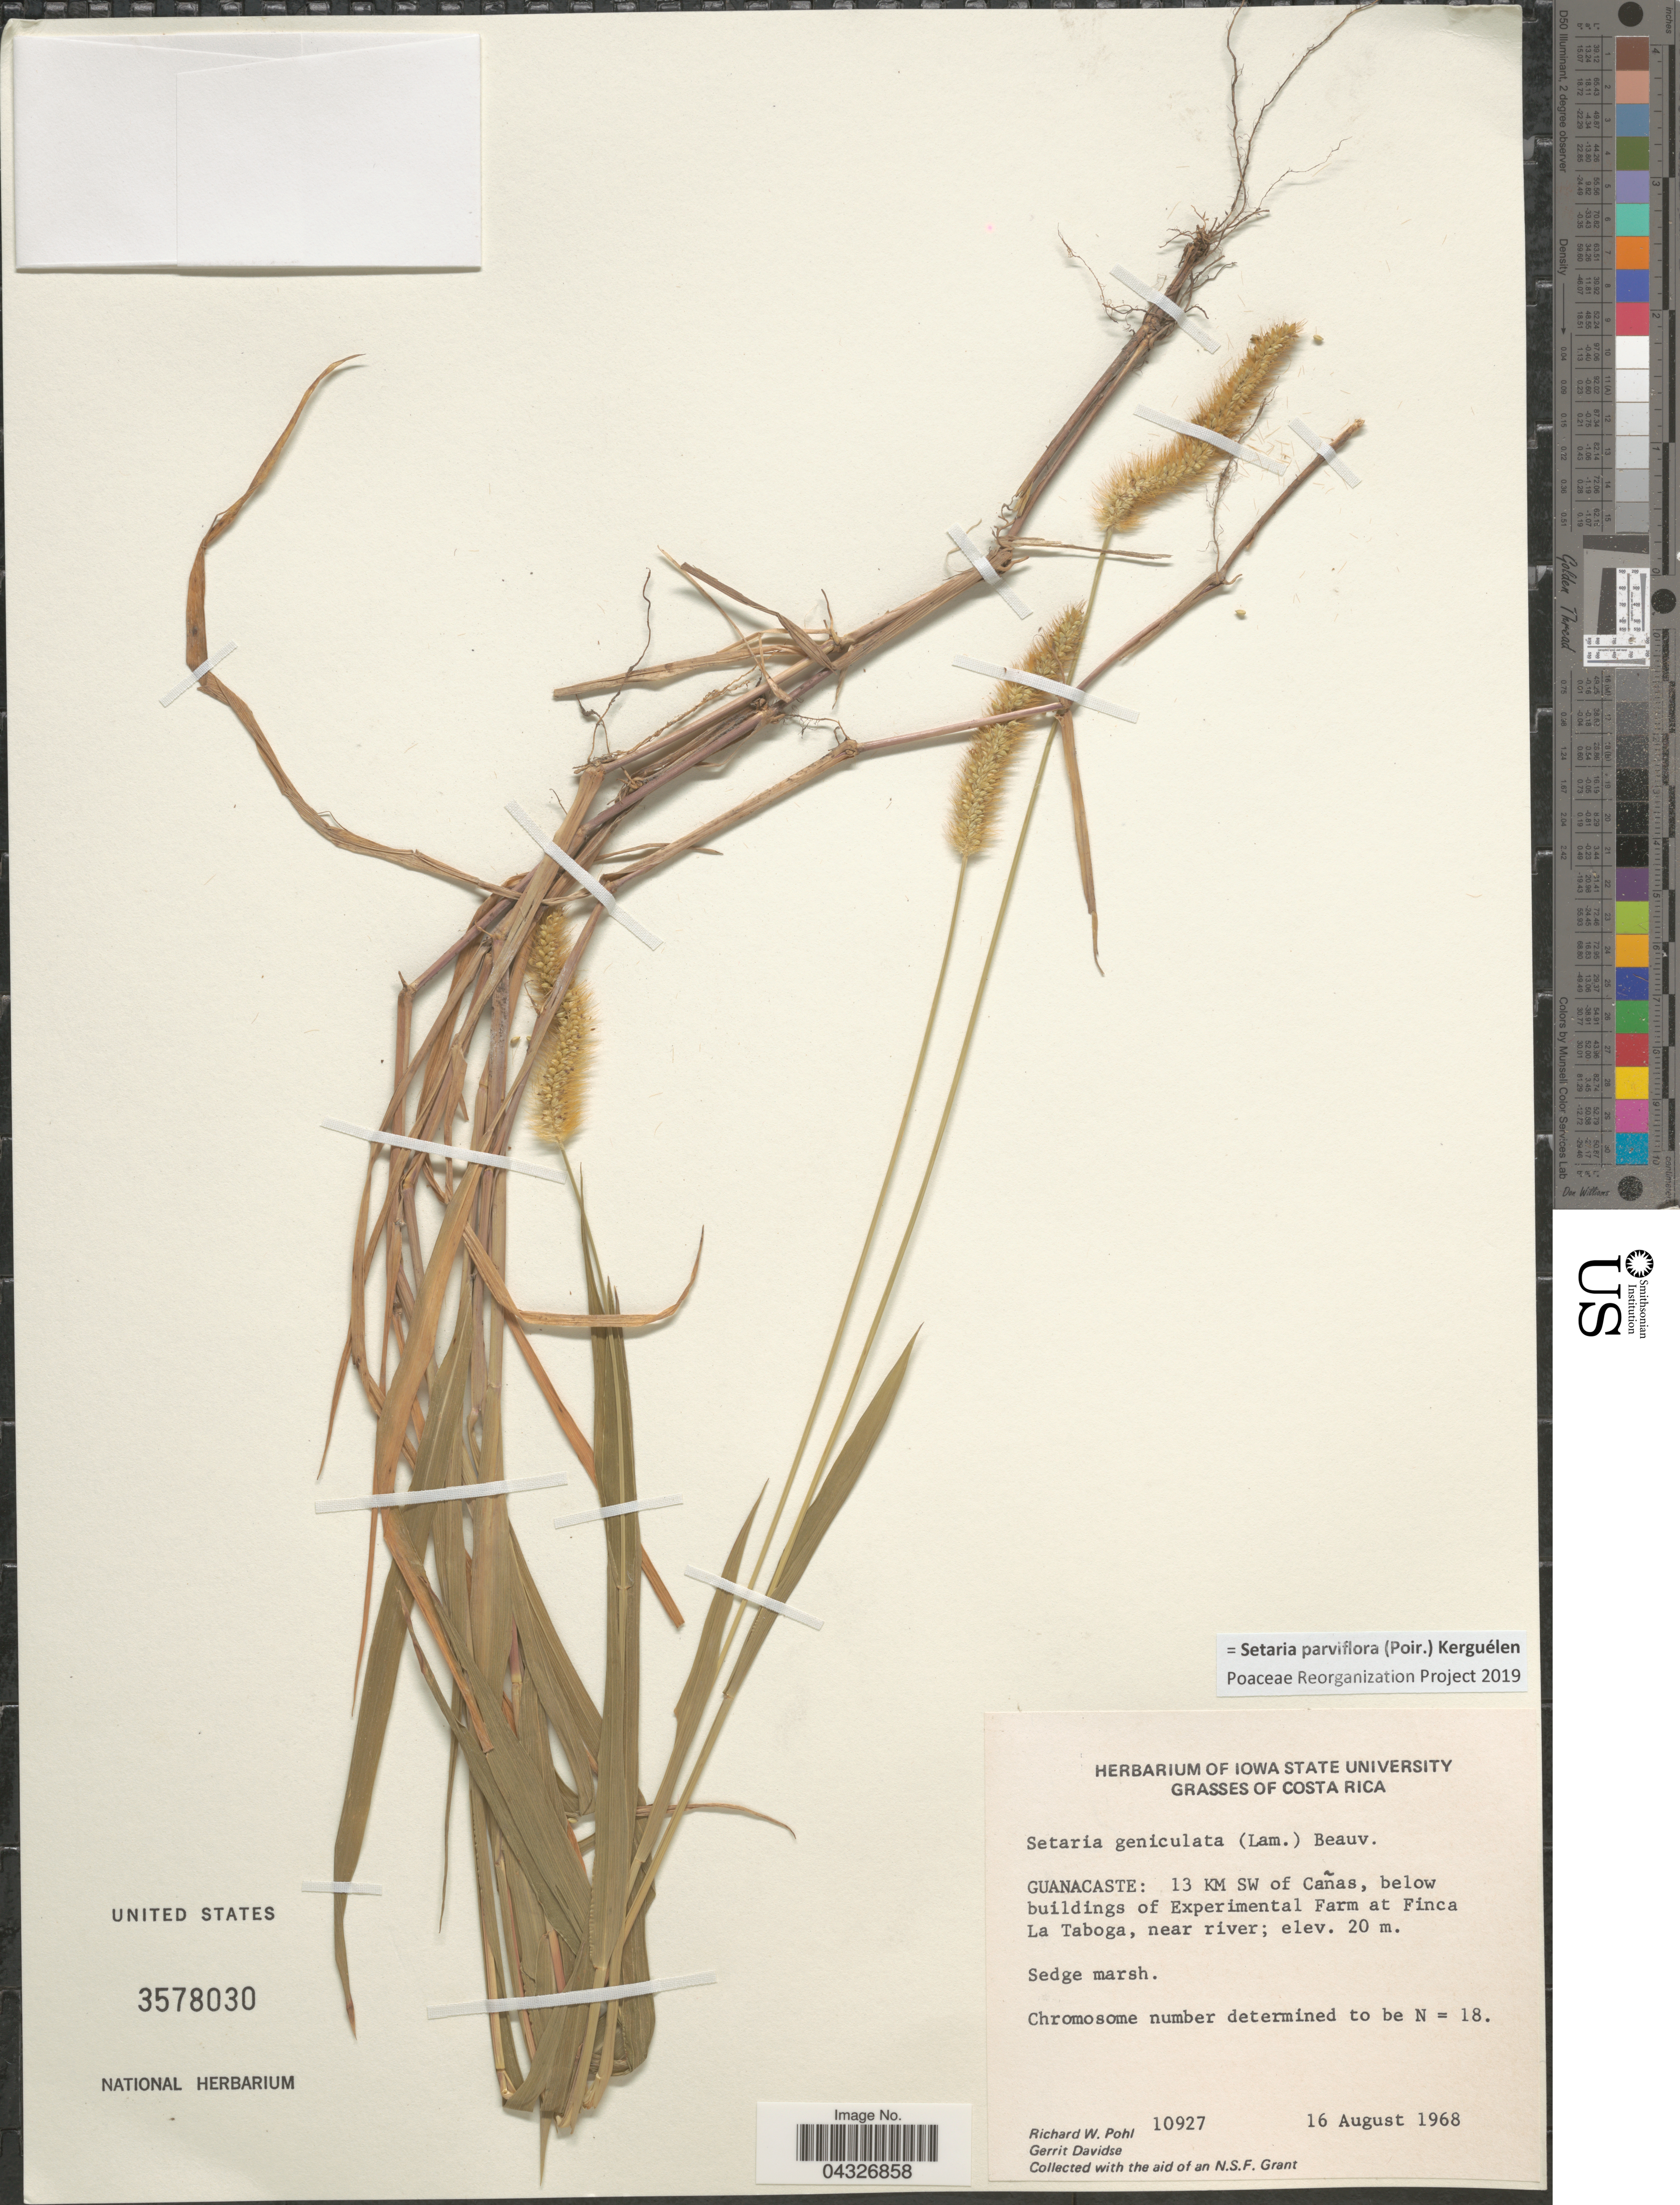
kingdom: Plantae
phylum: Tracheophyta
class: Liliopsida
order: Poales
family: Poaceae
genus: Setaria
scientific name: Setaria parviflora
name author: (Poir.) Kerguélen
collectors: R. W. Pohl & G. Davidse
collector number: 10927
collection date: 1968-08-16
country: Costa Rica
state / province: Guanacaste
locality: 13 KM SW of Cañas, below buildings of Experimental Farm at Finca La Taboga, near river.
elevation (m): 20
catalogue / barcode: US 3578030